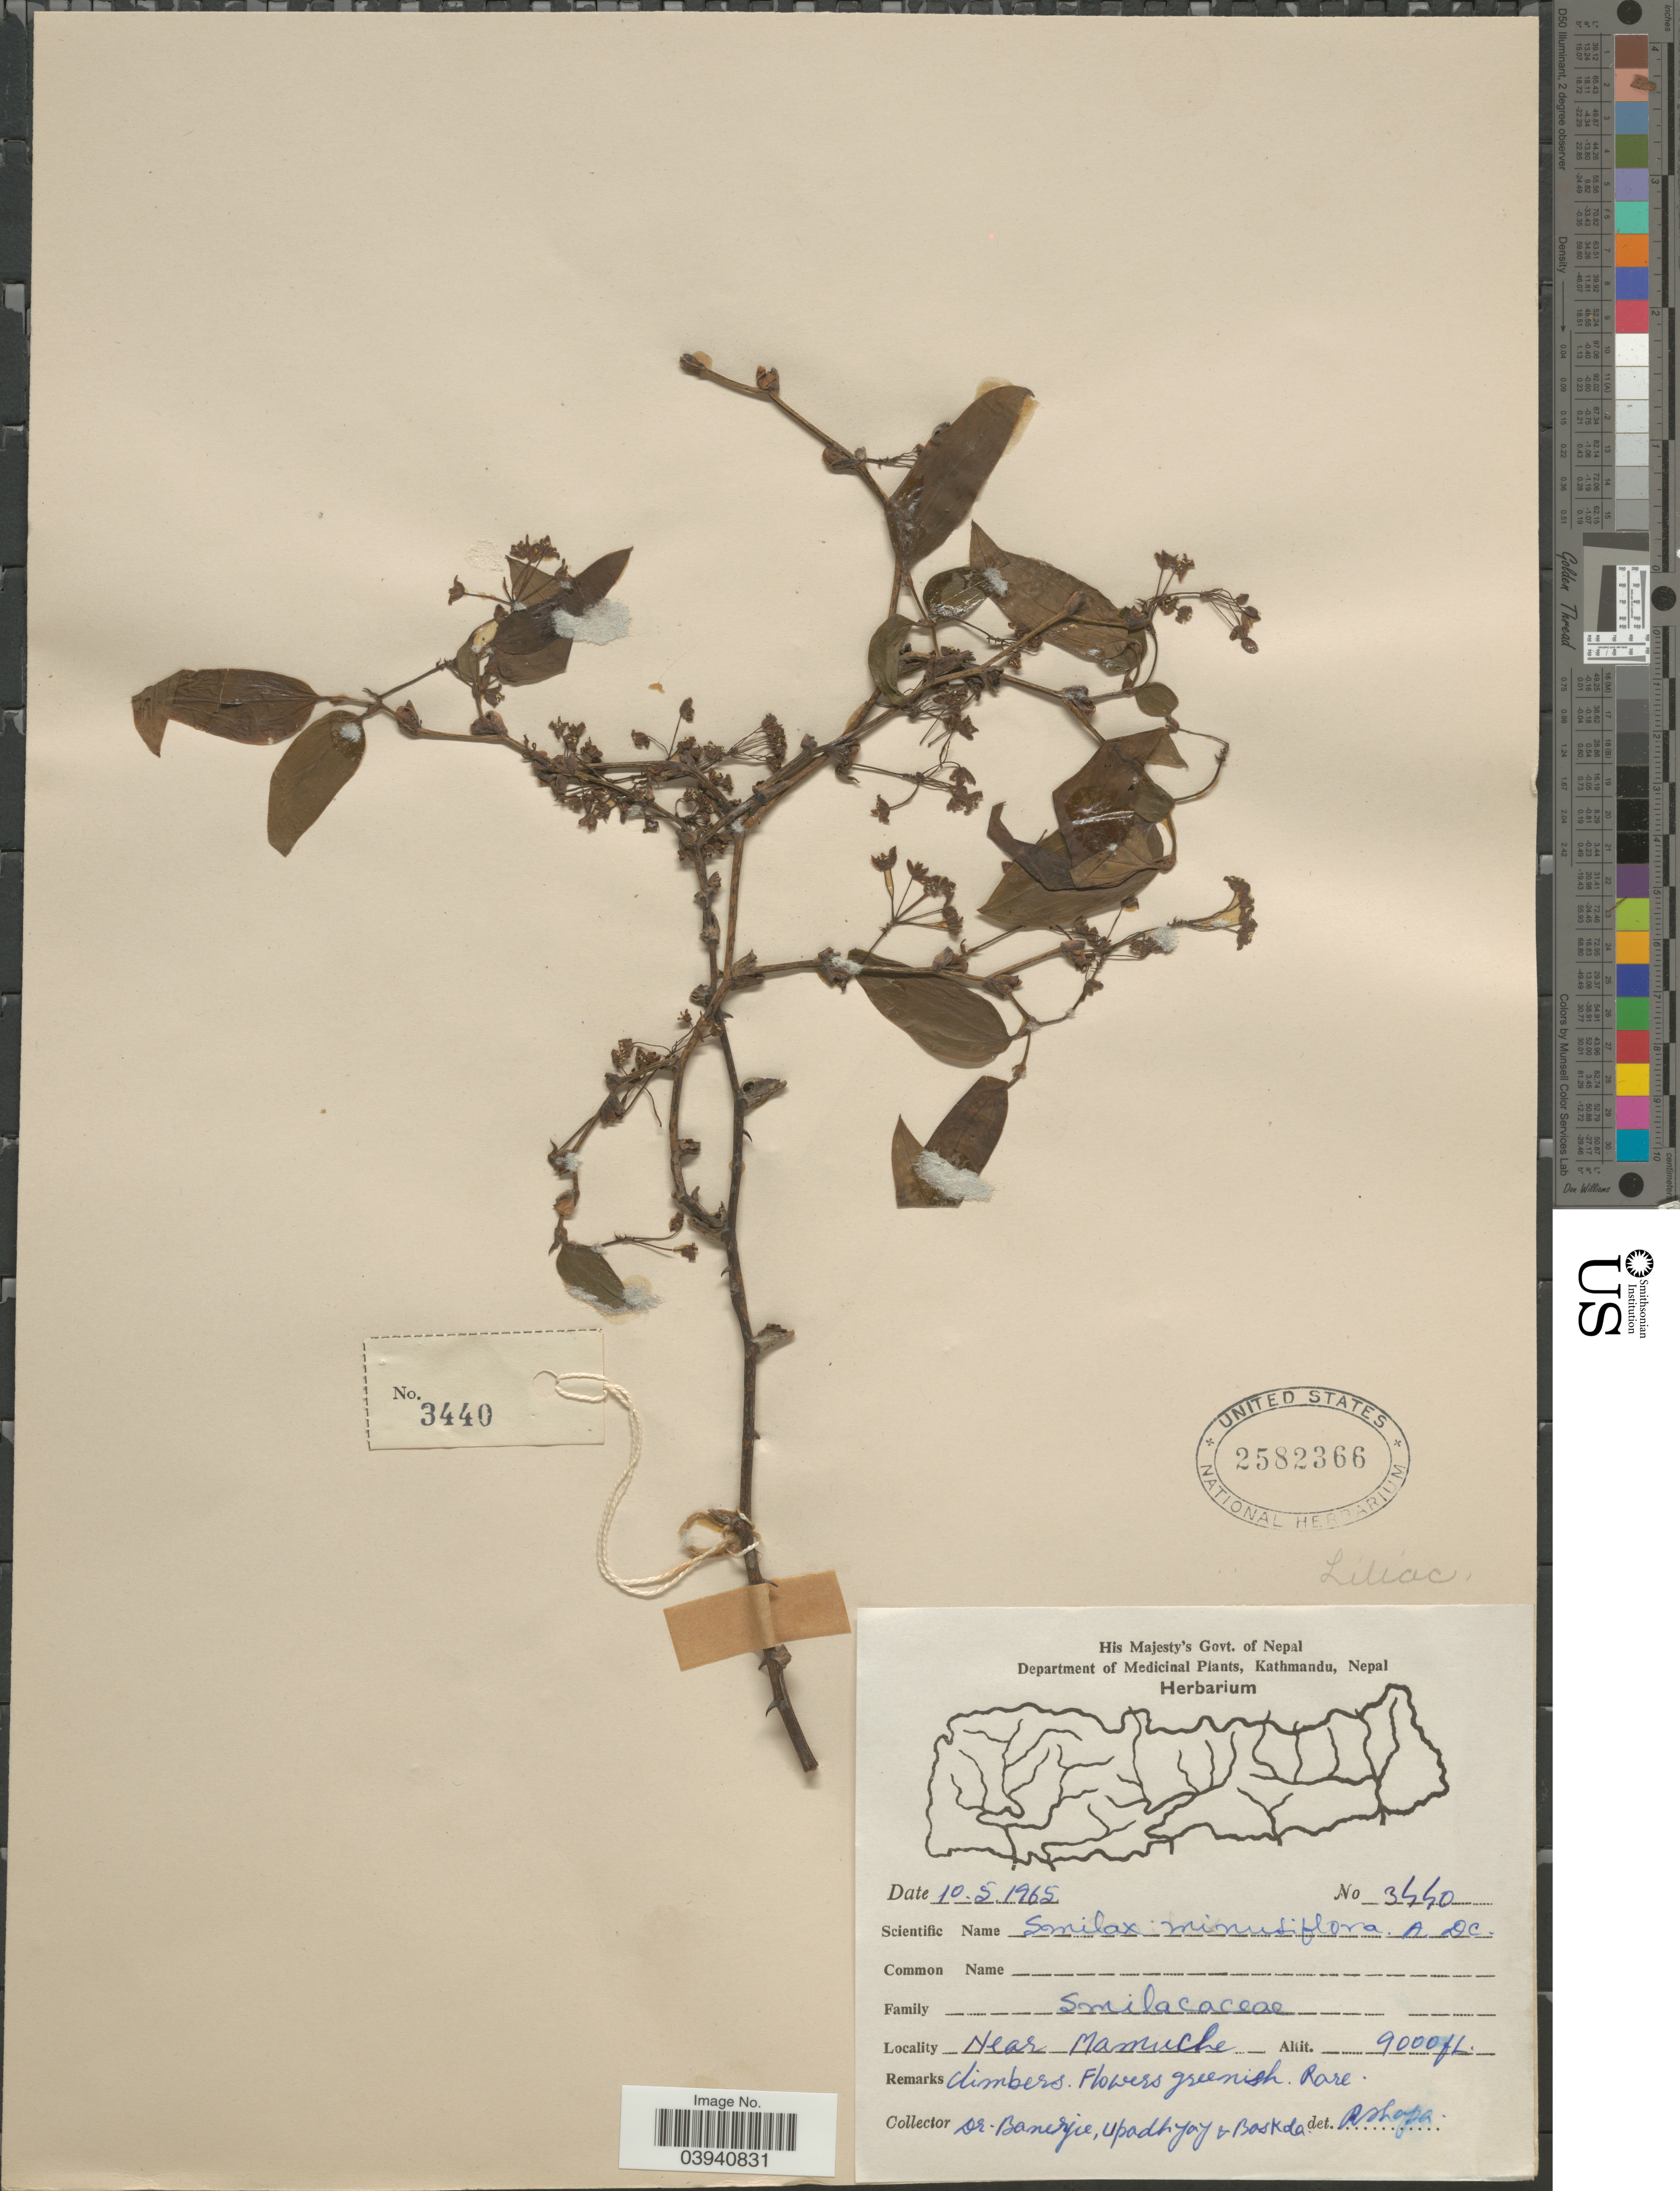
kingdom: Plantae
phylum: Tracheophyta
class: Liliopsida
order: Liliales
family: Smilacaceae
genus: Smilax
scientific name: Smilax minutiflora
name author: A. DC.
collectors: Banerjee, Upadhyay, -- & -. Baskala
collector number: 3440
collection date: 1965-05-10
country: Nepal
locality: Near Mamuche.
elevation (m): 2743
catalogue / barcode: US 2582366